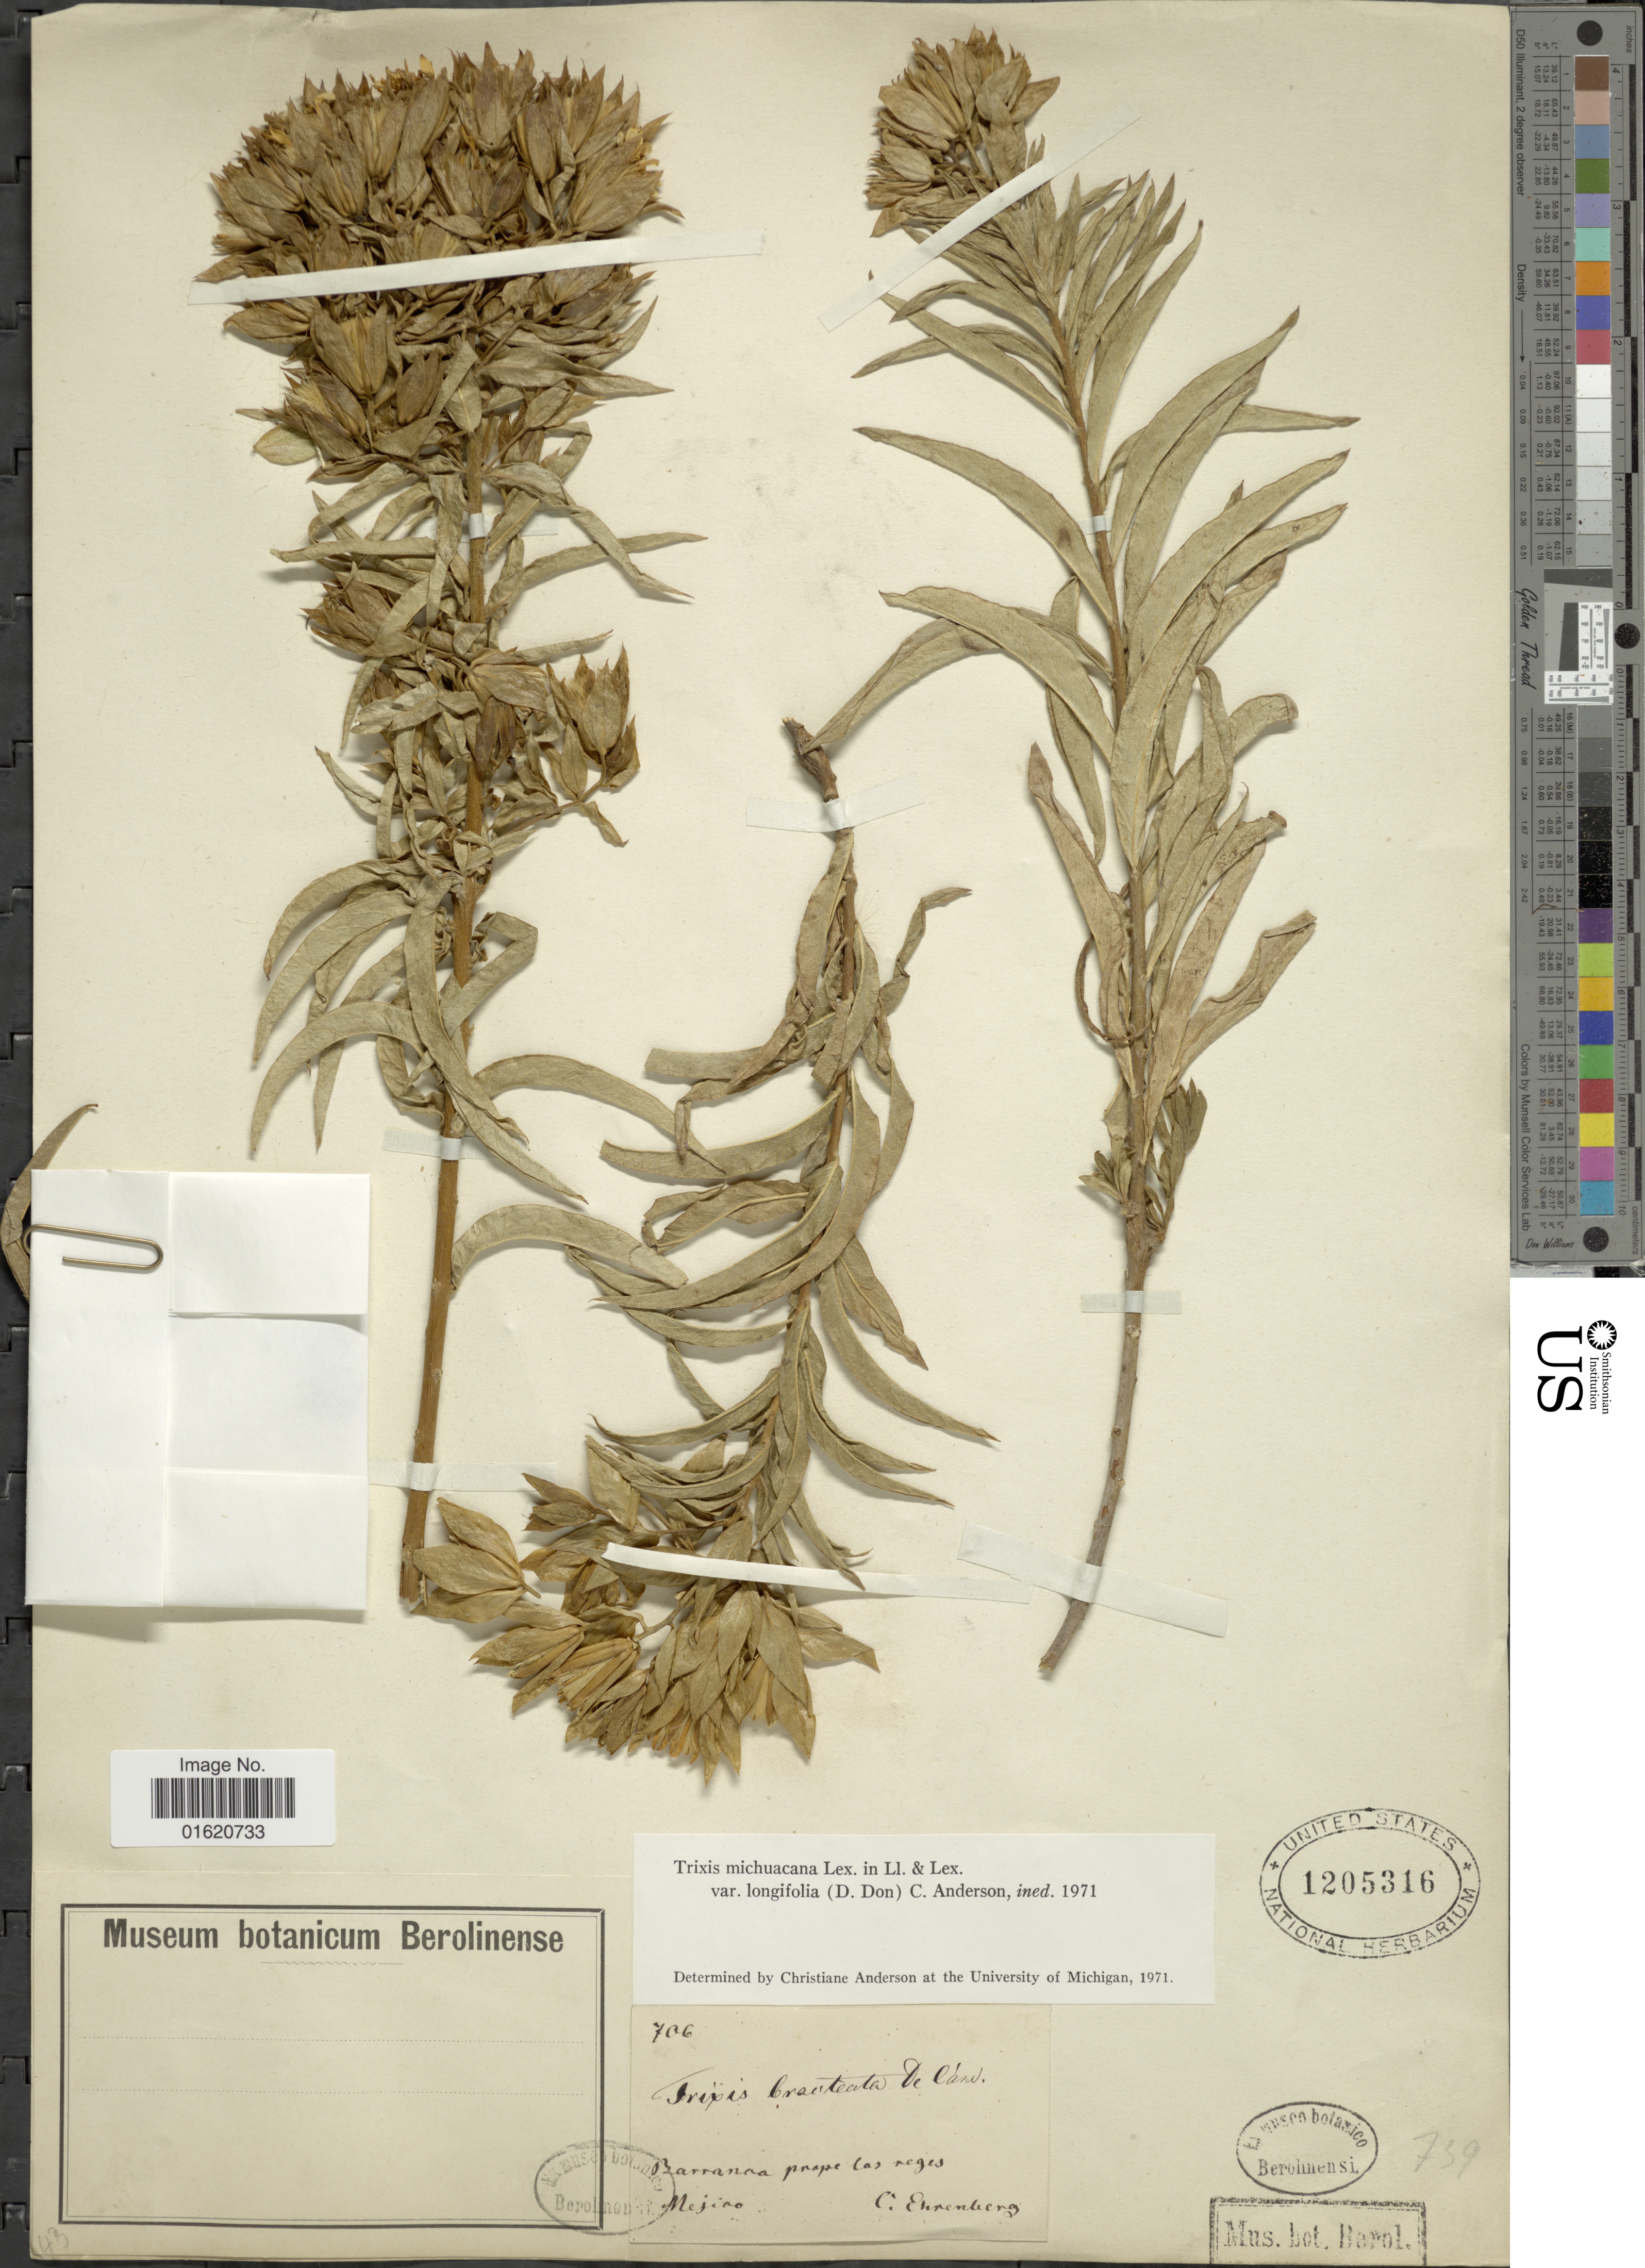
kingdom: Plantae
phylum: Tracheophyta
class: Magnoliopsida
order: Asterales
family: Asteraceae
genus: Trixis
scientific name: Trixis michuacana var. longifolia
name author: (D. Don) C.E. Anderson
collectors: C. G. Ehrenberg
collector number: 706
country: Mexico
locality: Barranca prope las neges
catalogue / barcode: US 1205316